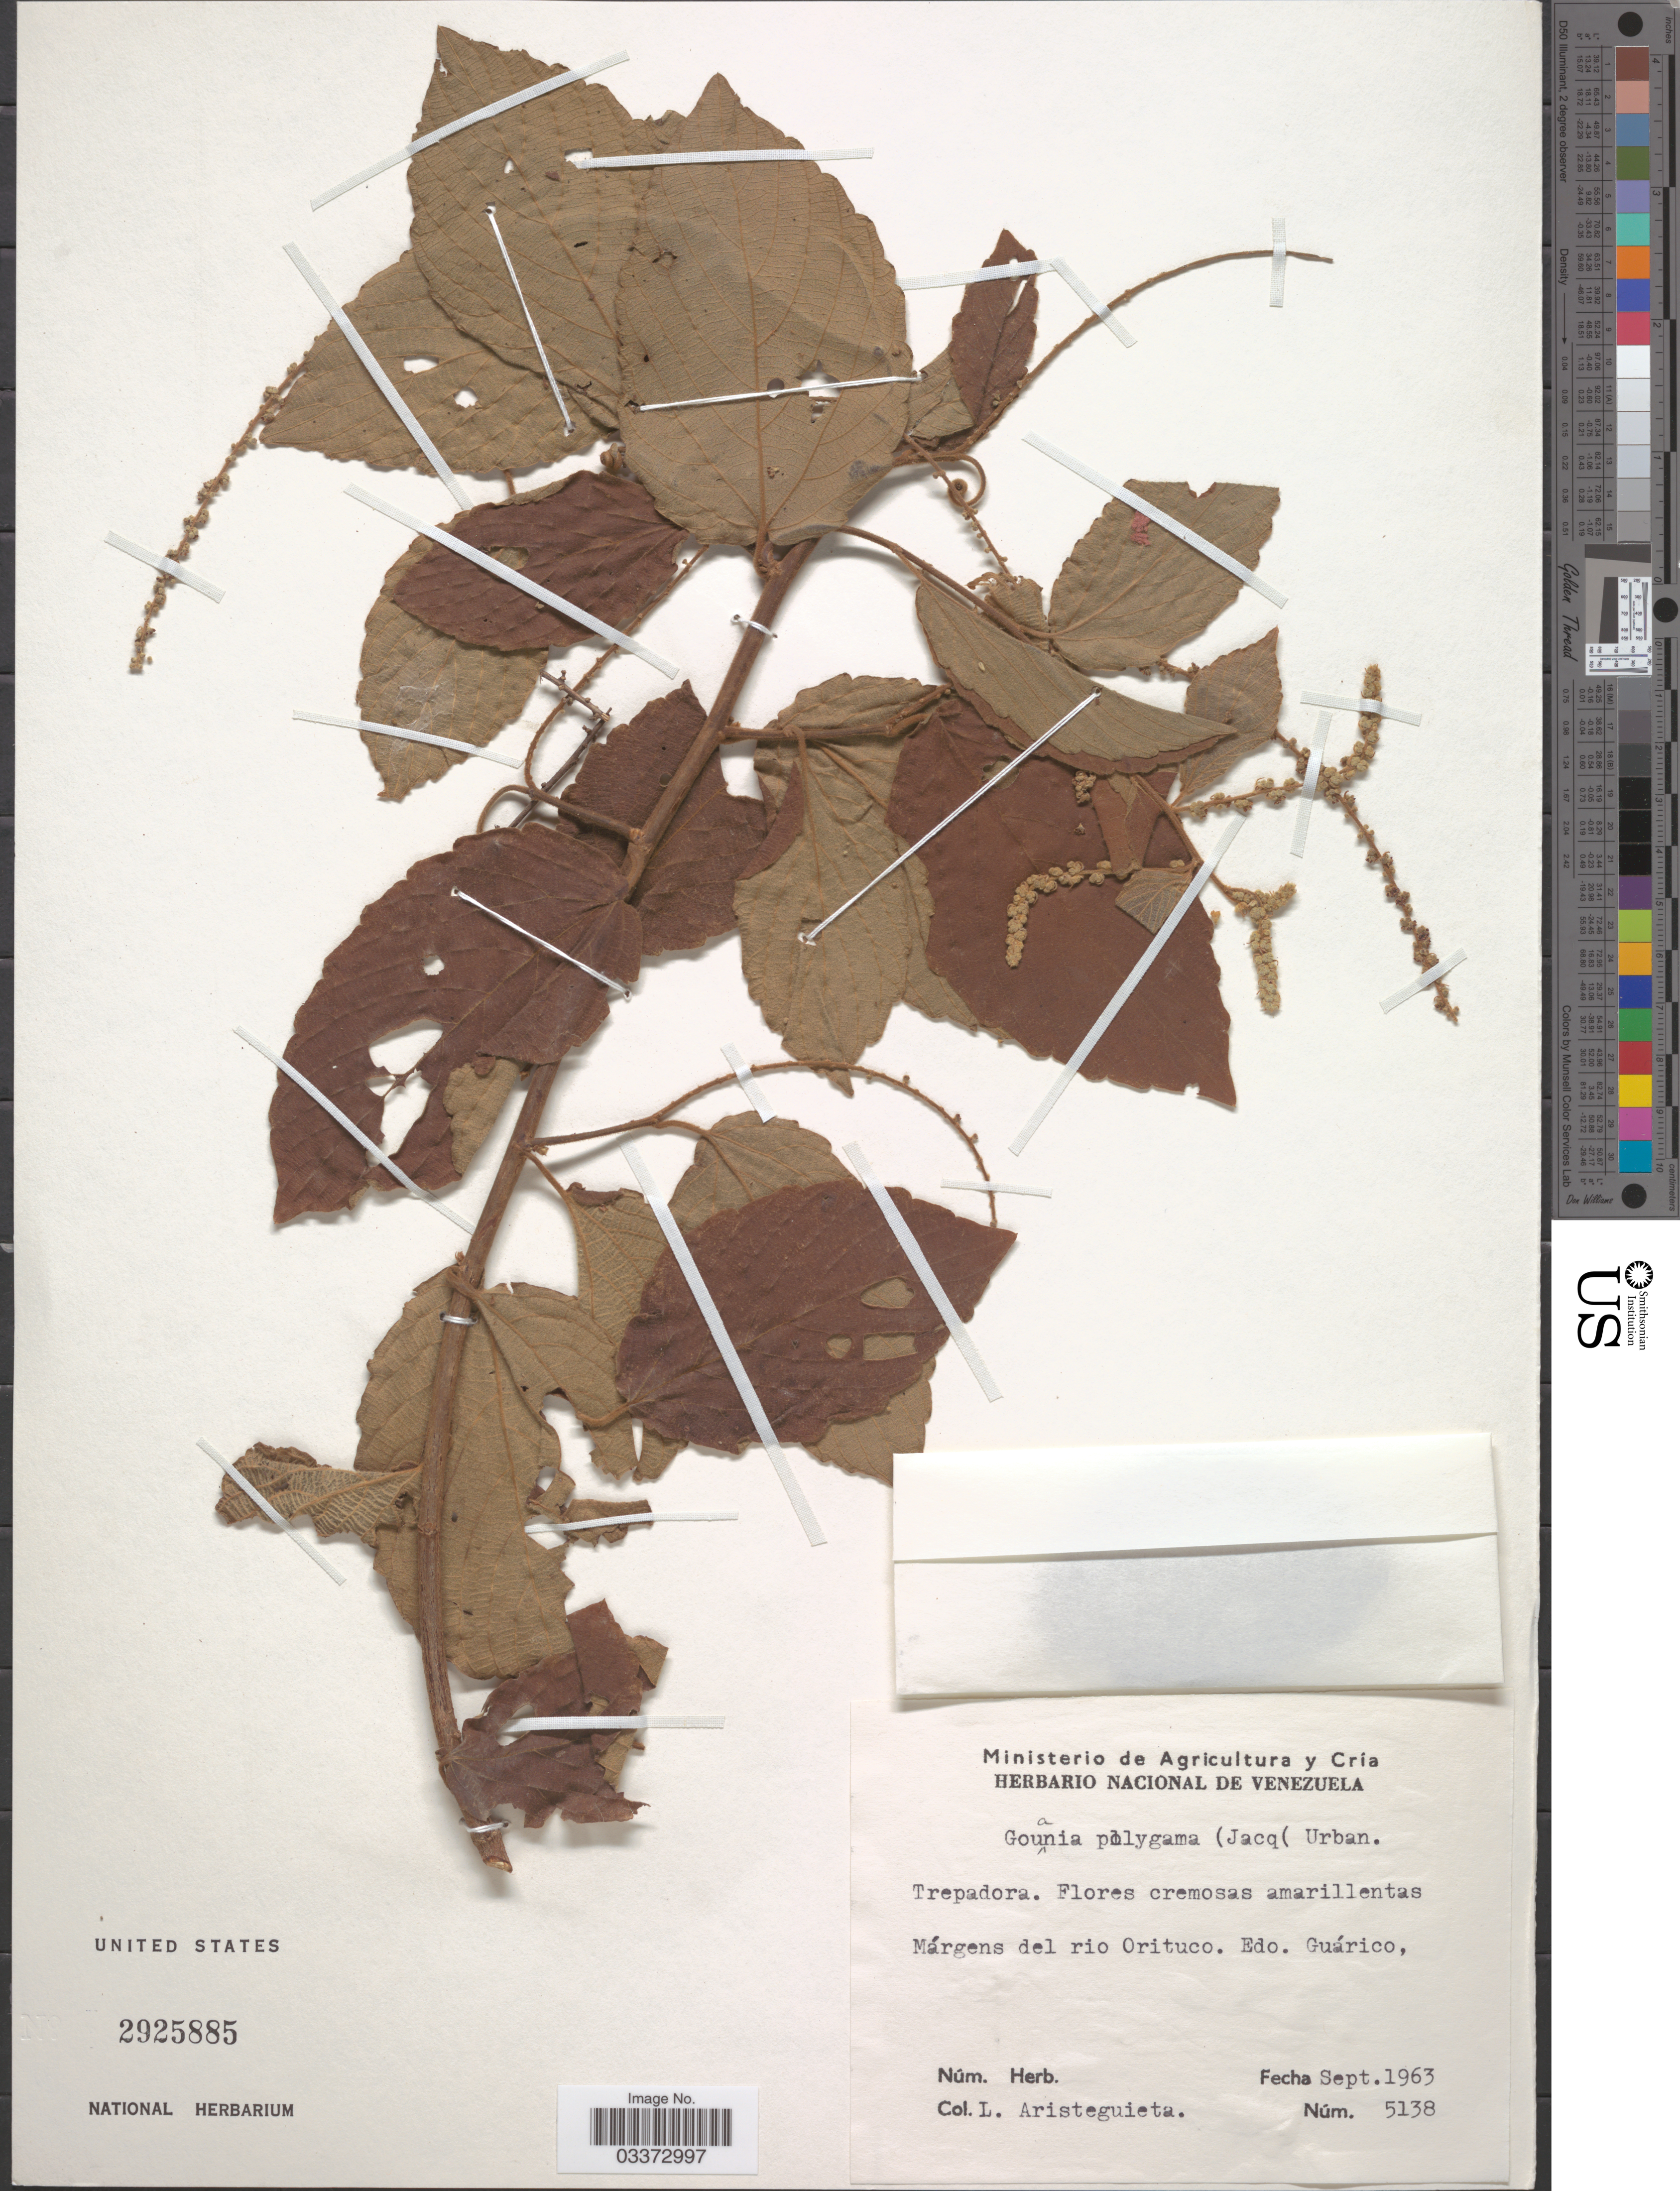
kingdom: Plantae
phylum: Tracheophyta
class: Magnoliopsida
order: Rosales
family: Rhamnaceae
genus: Gouania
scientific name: Gouania velutina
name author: Reissek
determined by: Figueira, Mauricio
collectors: L. Aristeguieta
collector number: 5138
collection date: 1963-09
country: Venezuela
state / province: Guárico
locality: Márgens del rio Orituco.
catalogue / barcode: US 2925885